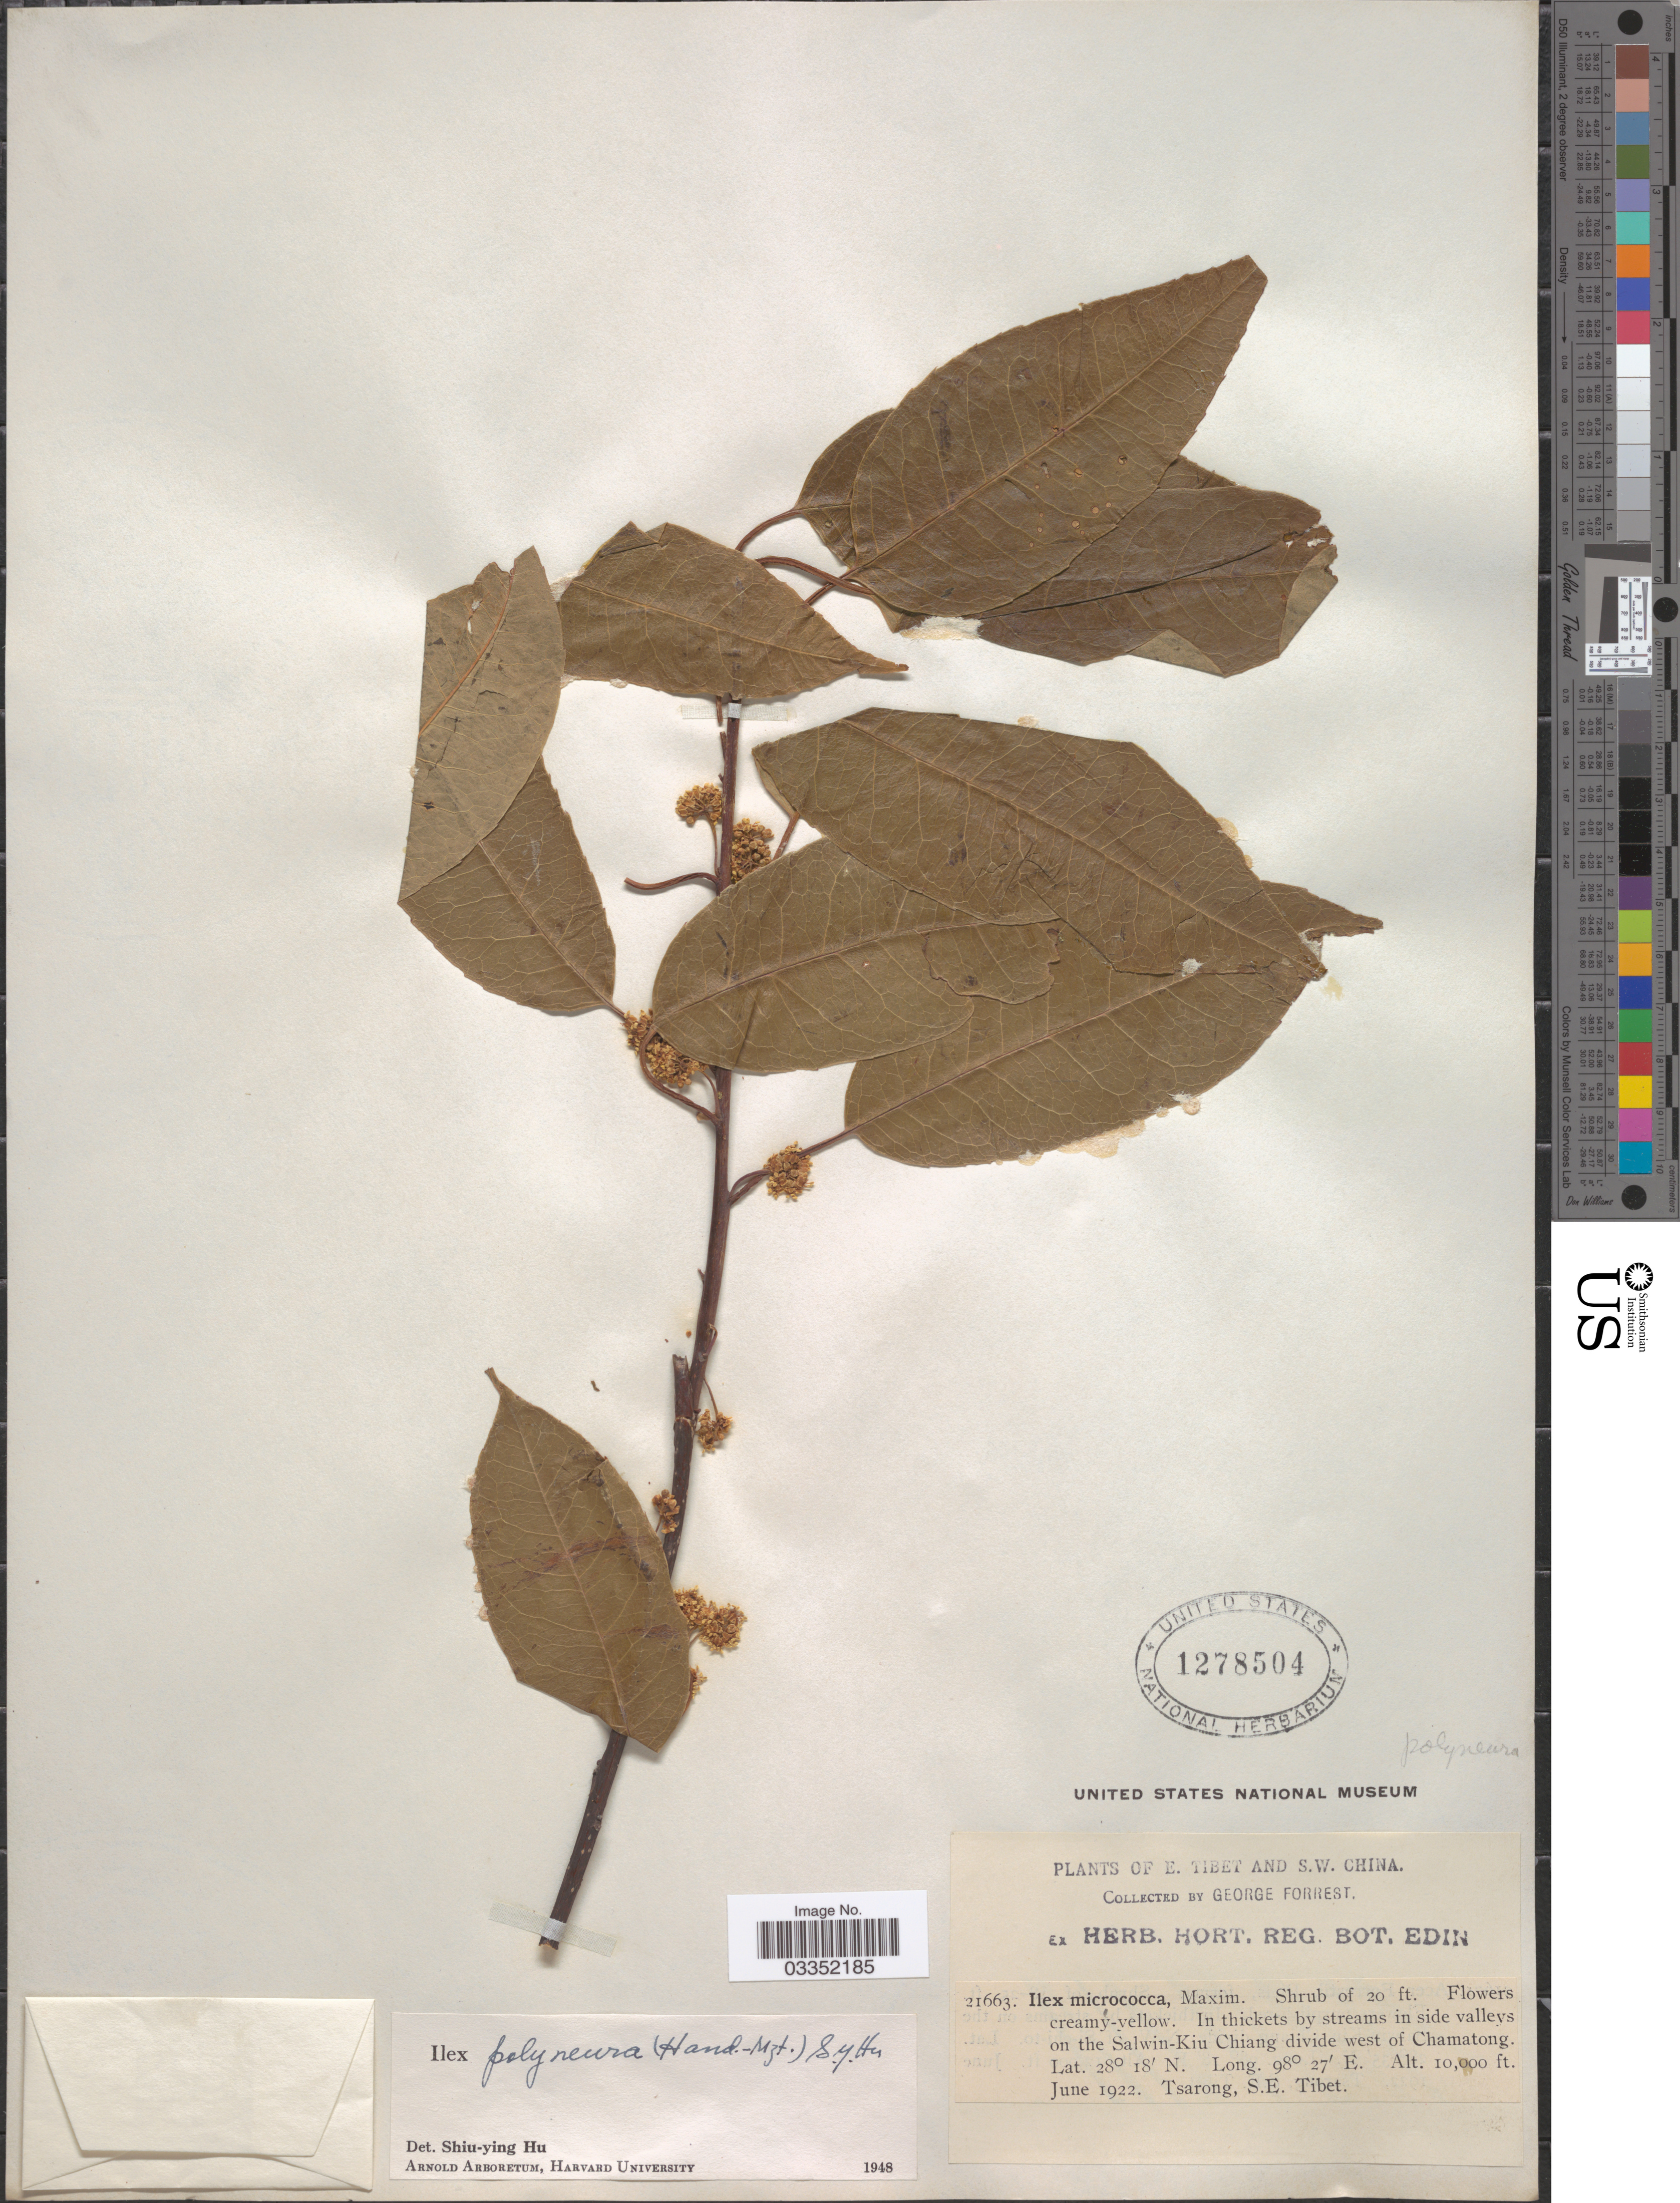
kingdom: Plantae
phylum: Tracheophyta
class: Magnoliopsida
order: Aquifoliales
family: Aquifoliaceae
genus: Ilex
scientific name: Ilex polyneura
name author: (Hand.-Mazz.) S.Y. Hu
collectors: G. Forrest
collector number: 21663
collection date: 1922-06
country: China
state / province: Xizang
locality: E. Tibet and S.W. China, In thickets by streams in side valleys on the Salwin-Kiu Chiang divide west of Chamatong, Tsarong, S.E. Tibet.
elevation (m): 3048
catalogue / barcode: US 1278504